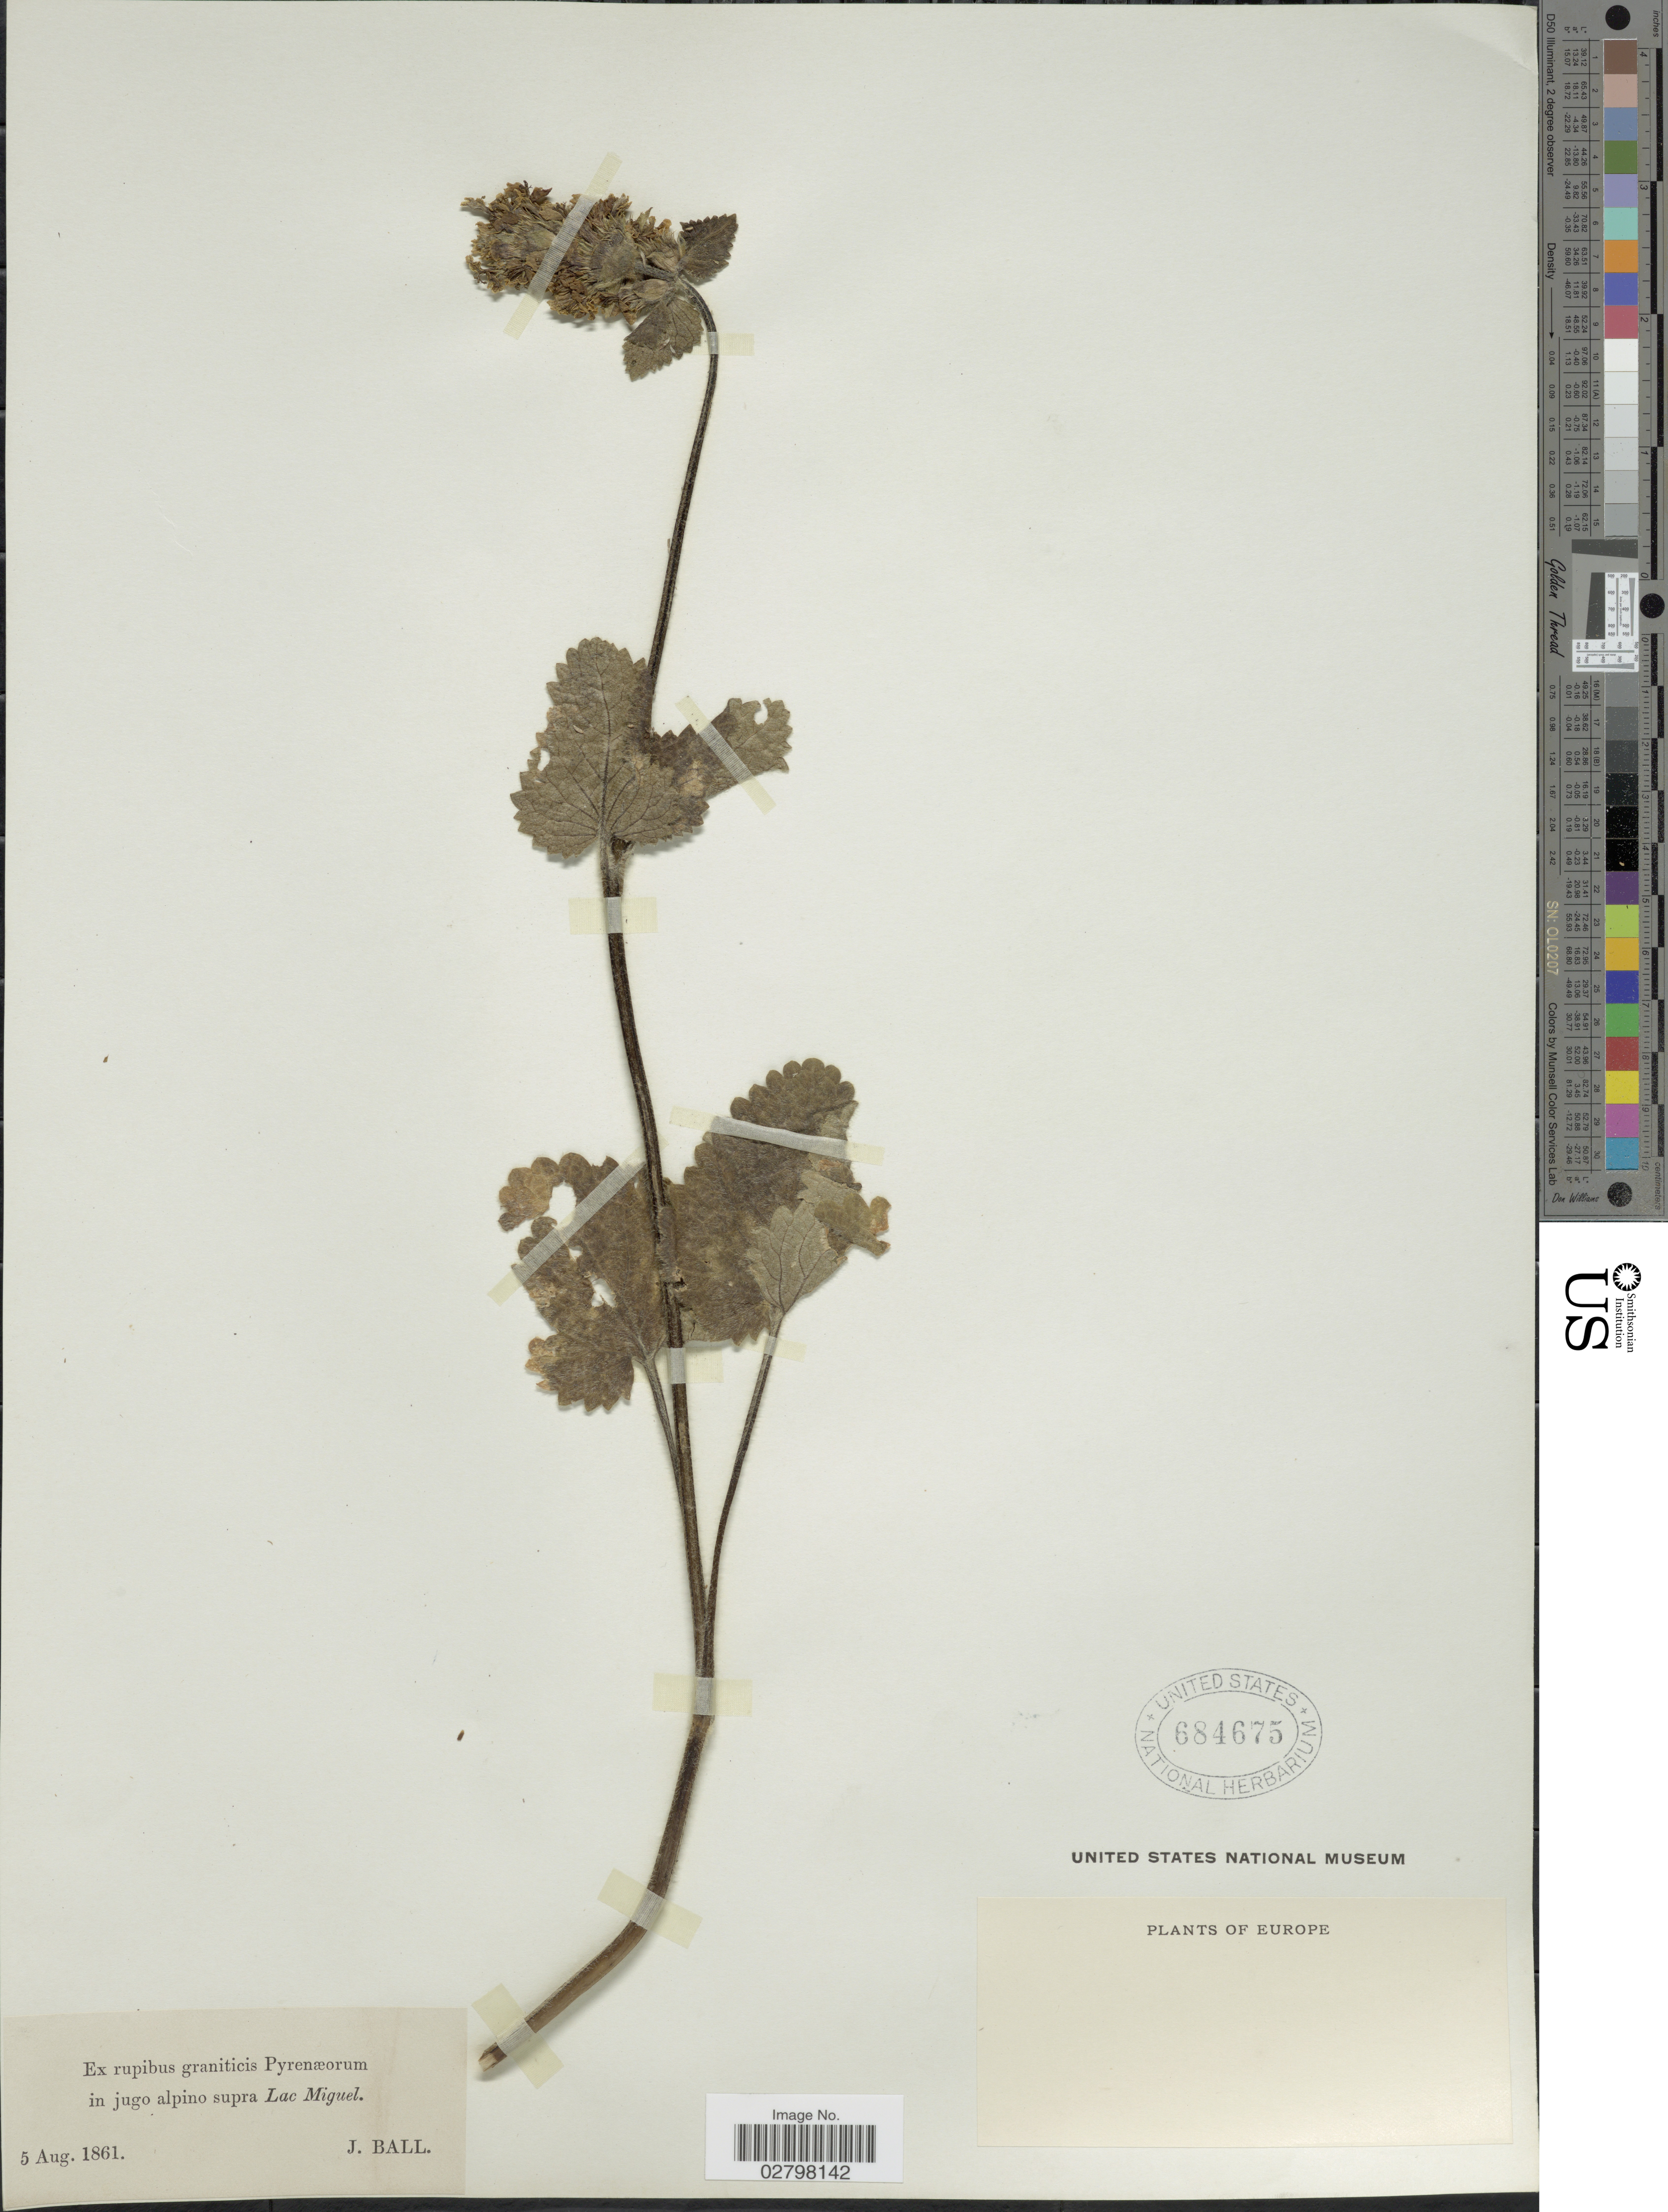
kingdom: Plantae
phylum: Tracheophyta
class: Magnoliopsida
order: Lamiales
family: Lamiaceae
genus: Stachys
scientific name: Stachys sp.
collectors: J. Ball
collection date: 1861-08-05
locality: Ex rupibus graniticis Pyrenæorum in jugo alpino supra Lac Miguel. Europe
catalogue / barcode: US 684675